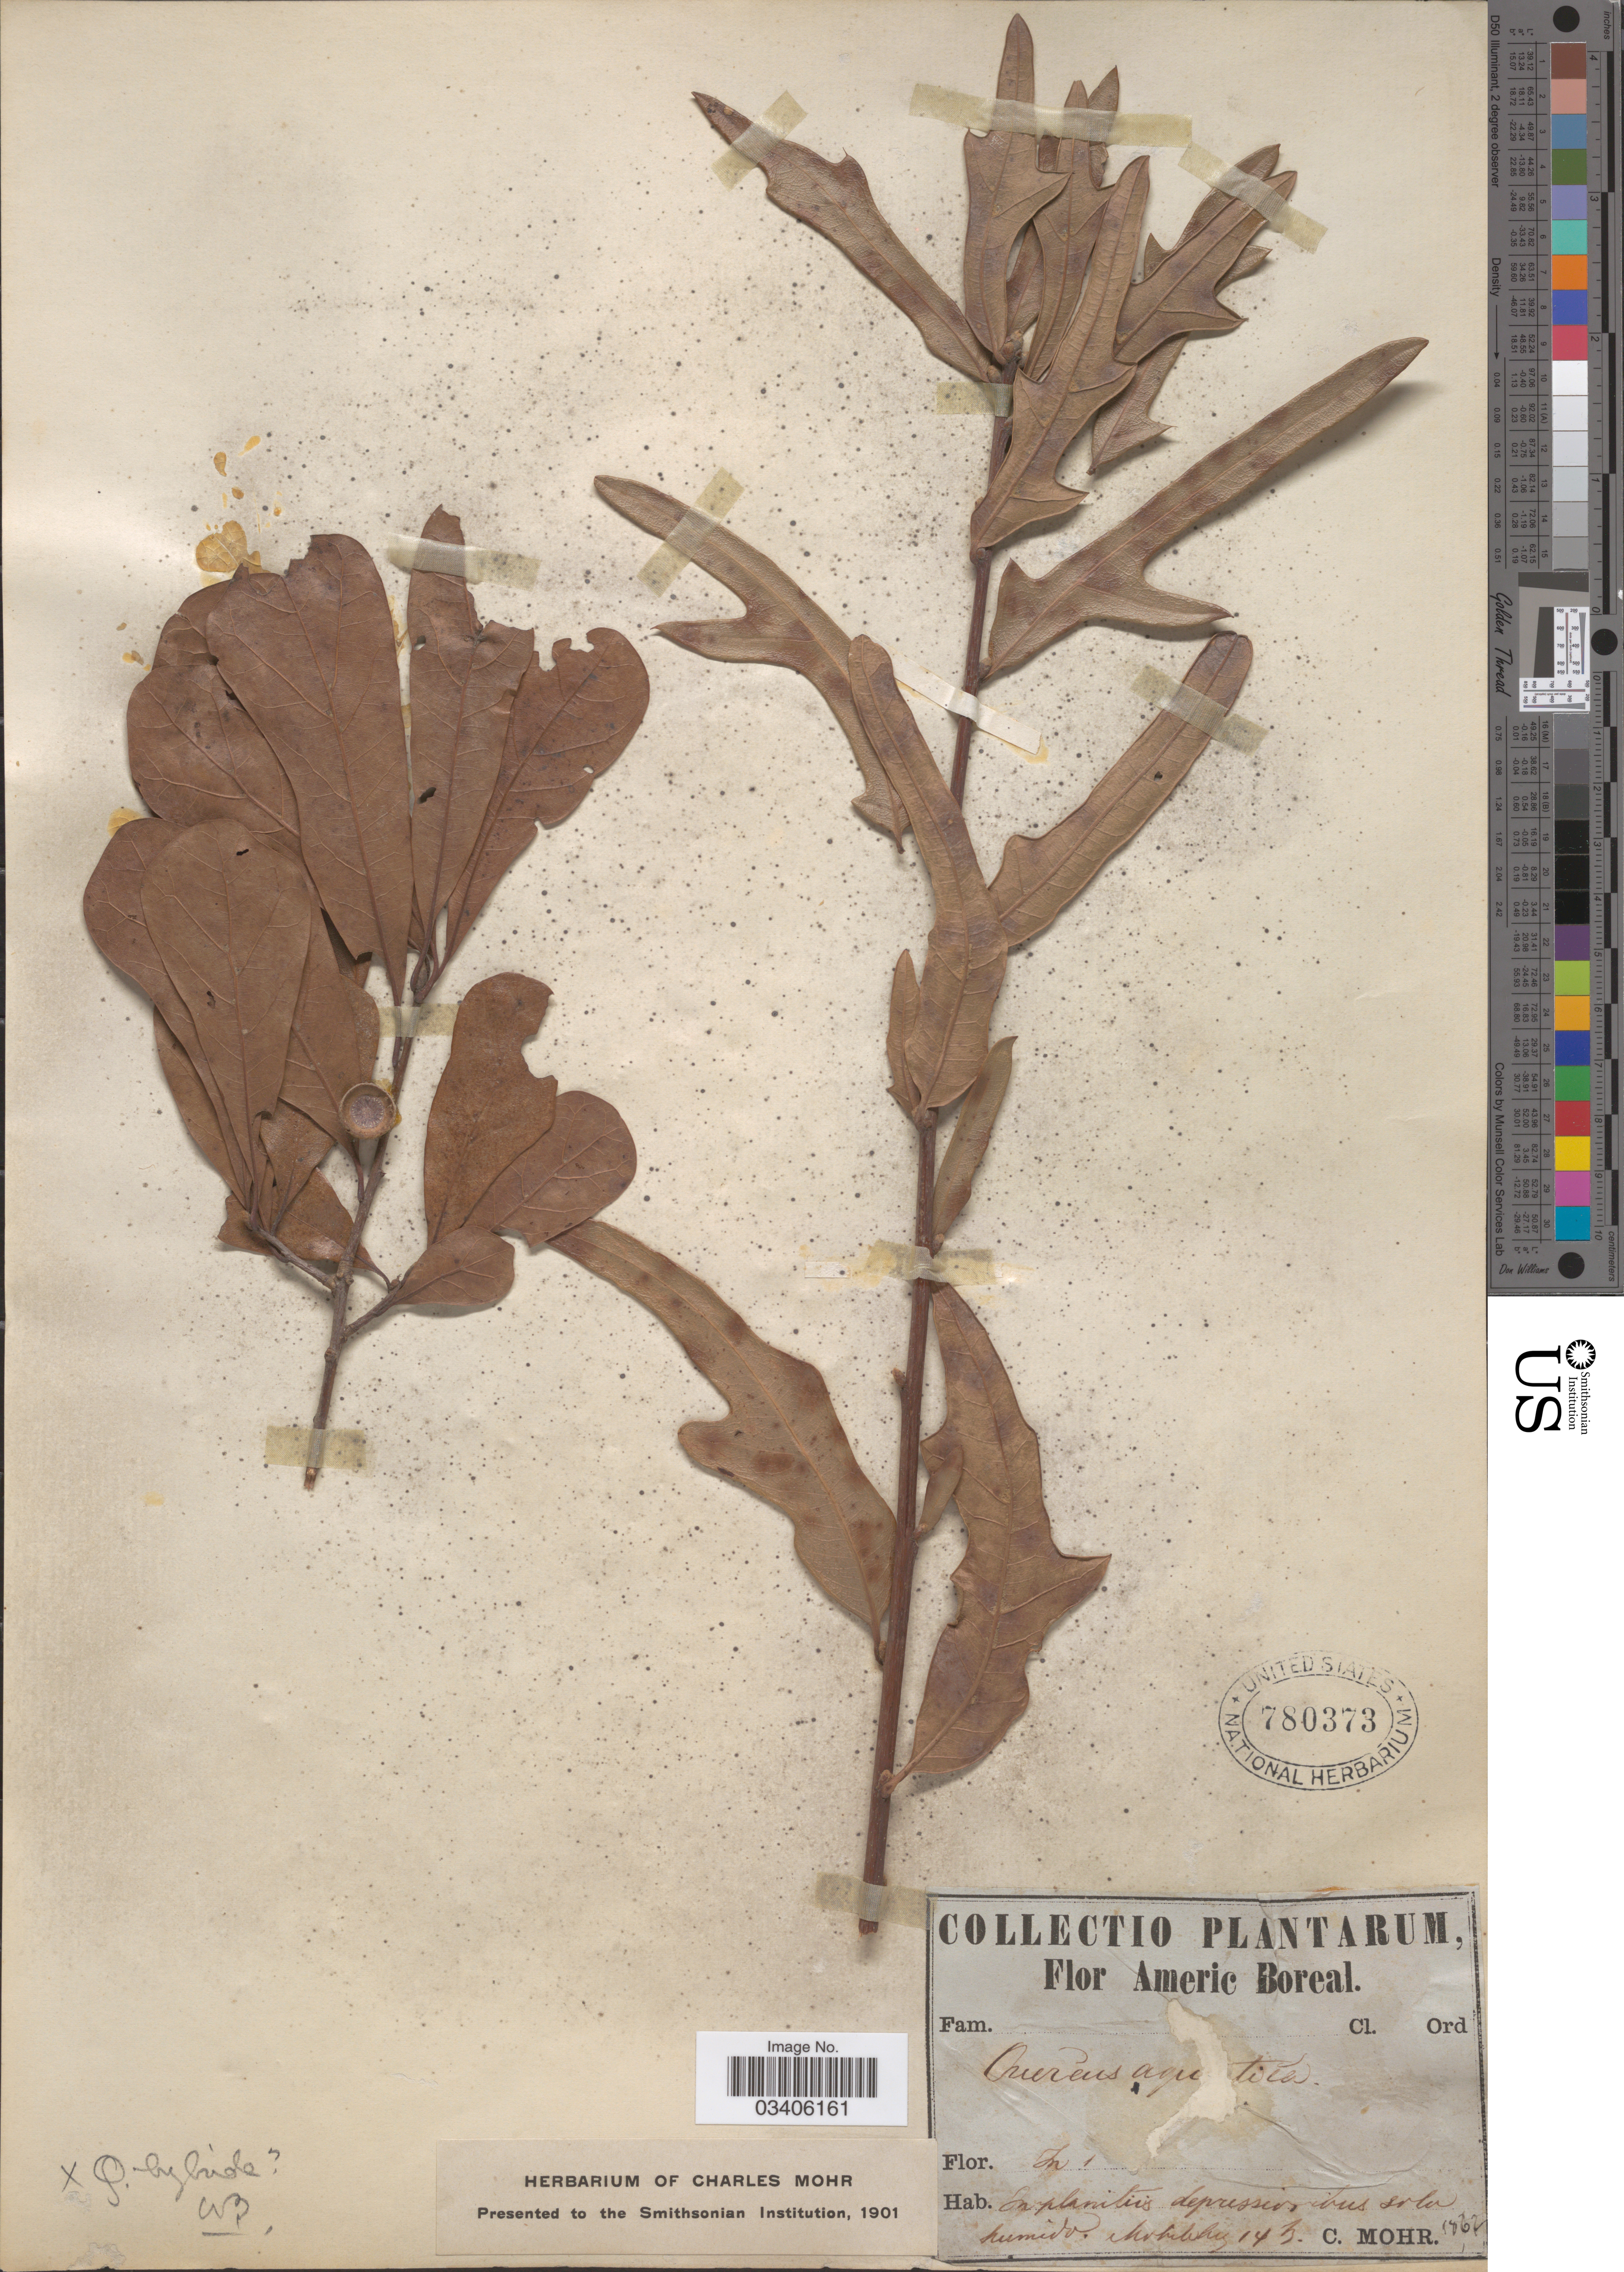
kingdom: Plantae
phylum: Tracheophyta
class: Magnoliopsida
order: Fagales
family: Fagaceae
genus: Quercus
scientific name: Quercus laurifolia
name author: Michx.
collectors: Mohr, C. T. (herbarium)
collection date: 1862-08-14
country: United States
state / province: Alabama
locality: Mobile. Americ Boreal.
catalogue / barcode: US 780373